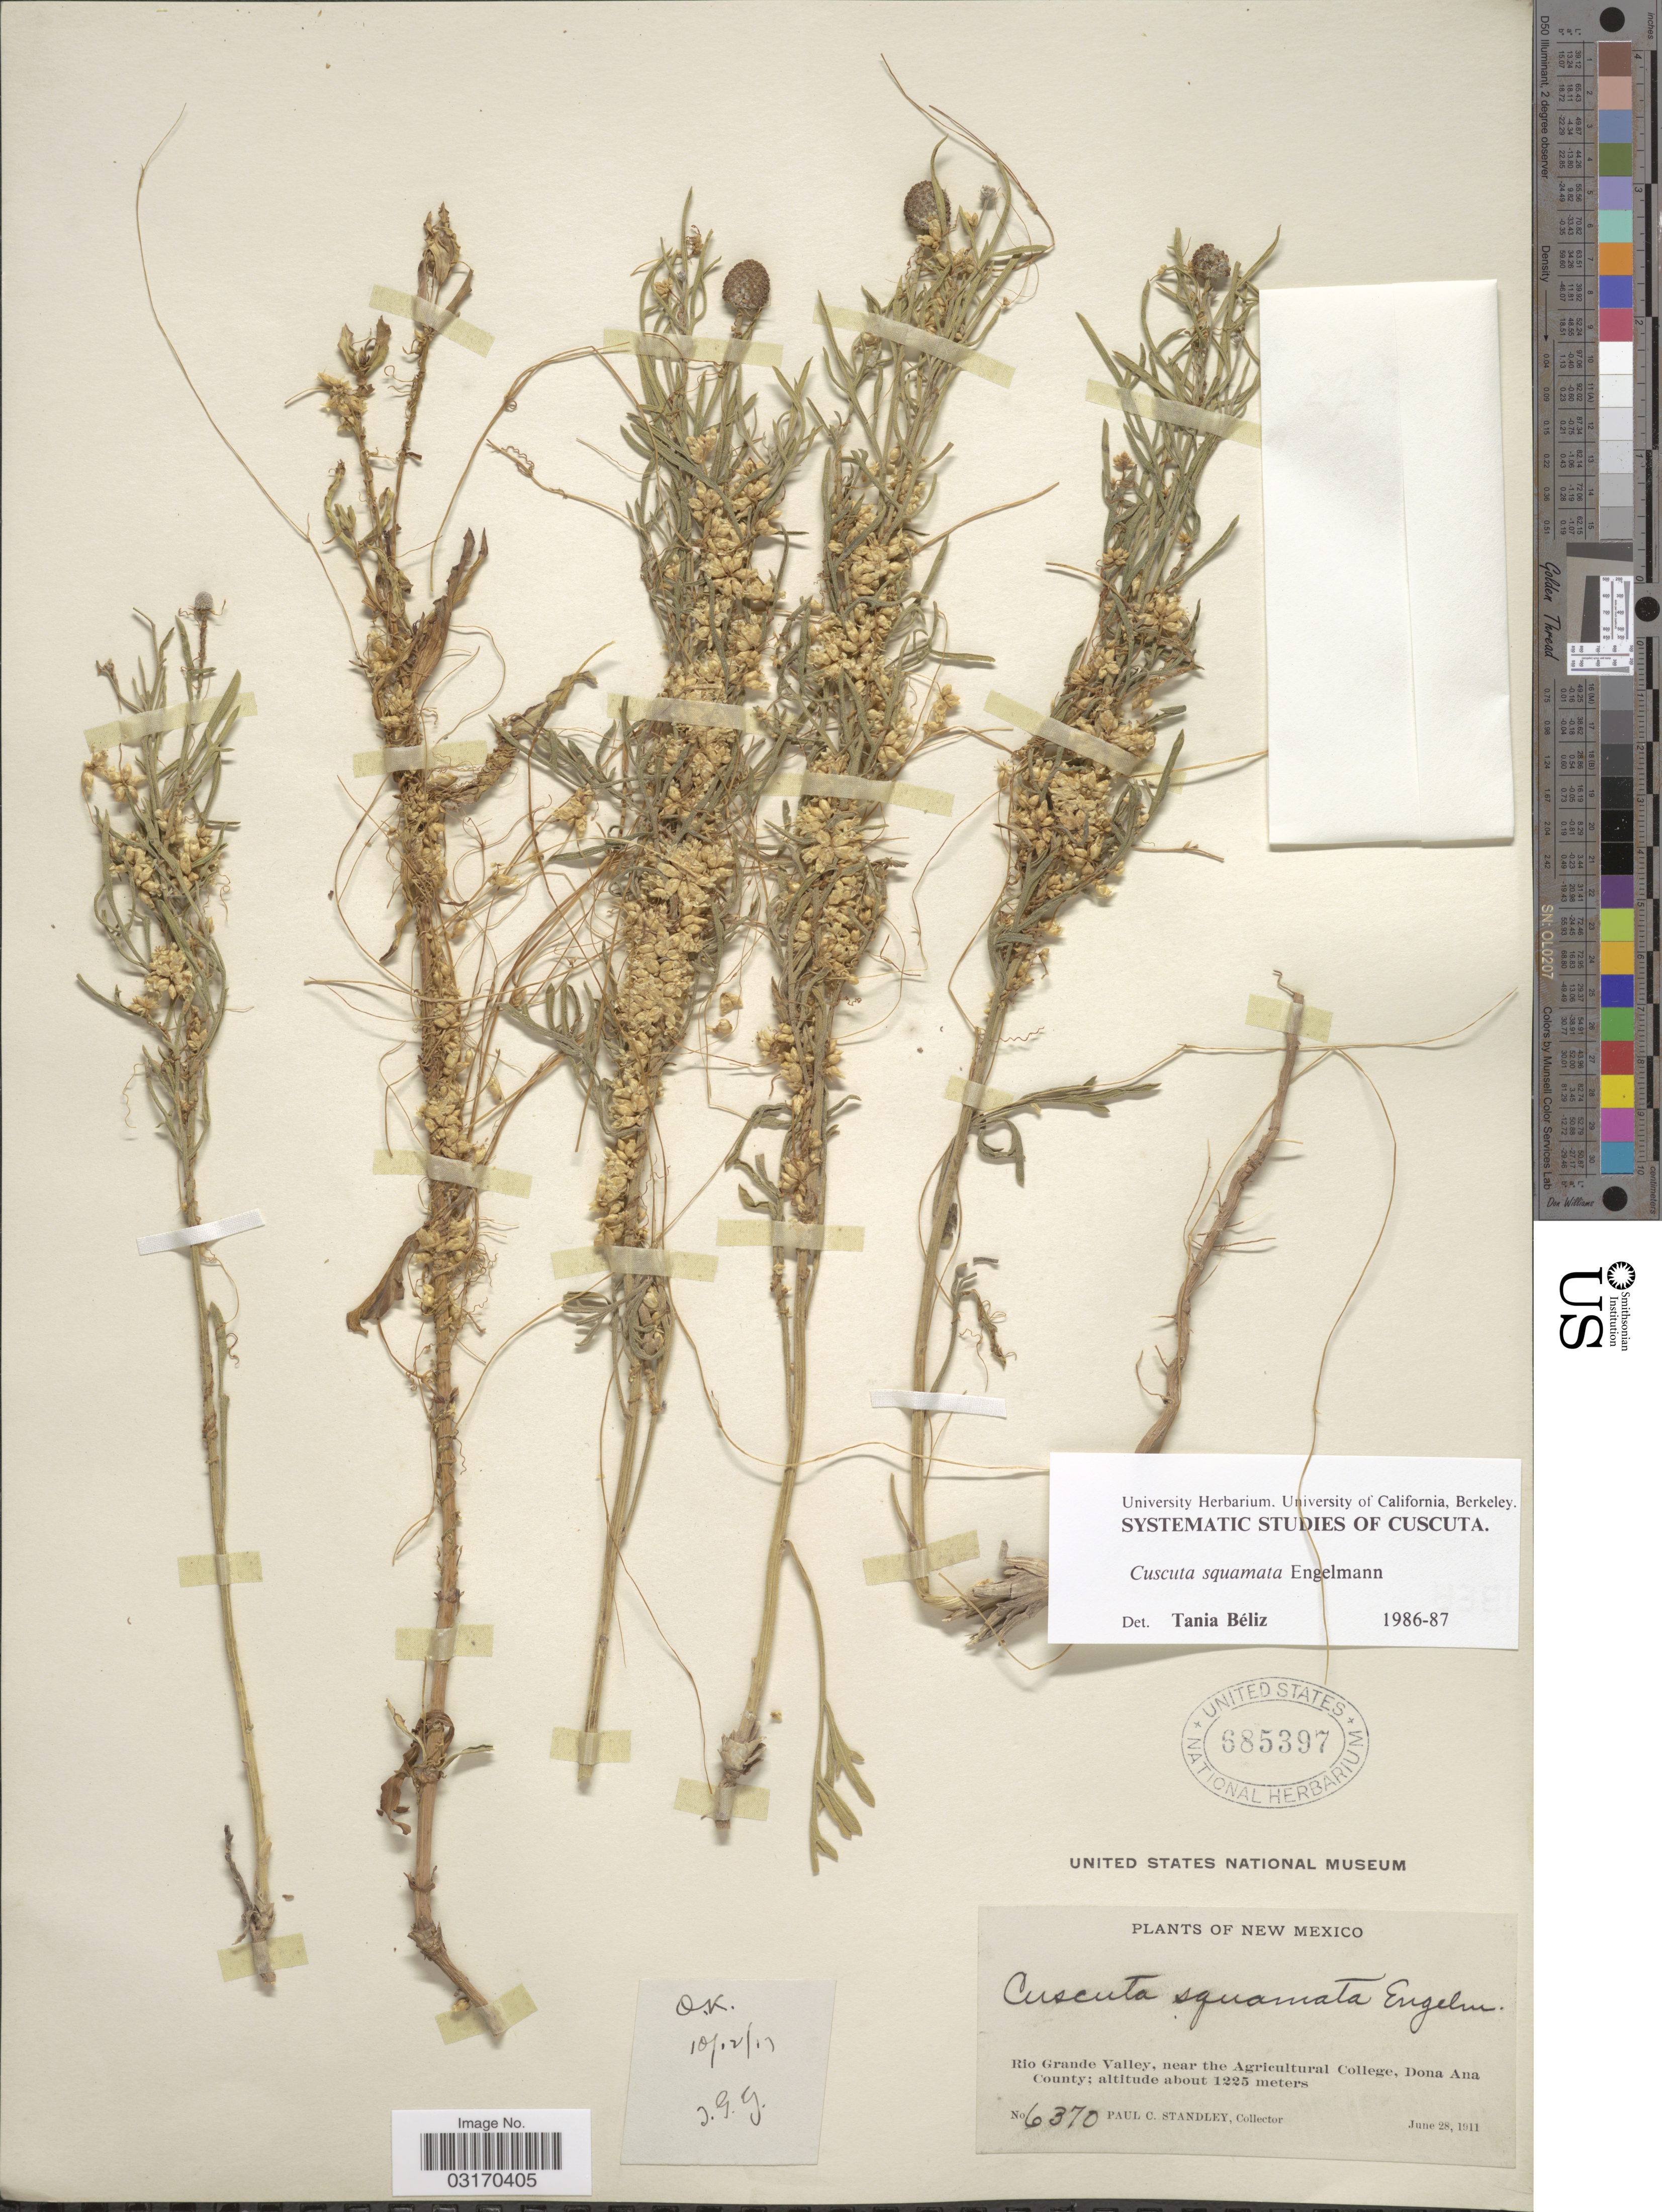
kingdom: Plantae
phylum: Tracheophyta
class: Magnoliopsida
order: Solanales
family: Convolvulaceae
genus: Cuscuta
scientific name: Cuscuta squamata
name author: Engelm.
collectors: P. C. Standley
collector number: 6370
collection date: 1911-06-28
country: United States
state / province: New Mexico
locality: Rio Grande Valley, near the Agricultural College, Dona Ana County.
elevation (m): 1225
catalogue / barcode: US 685397